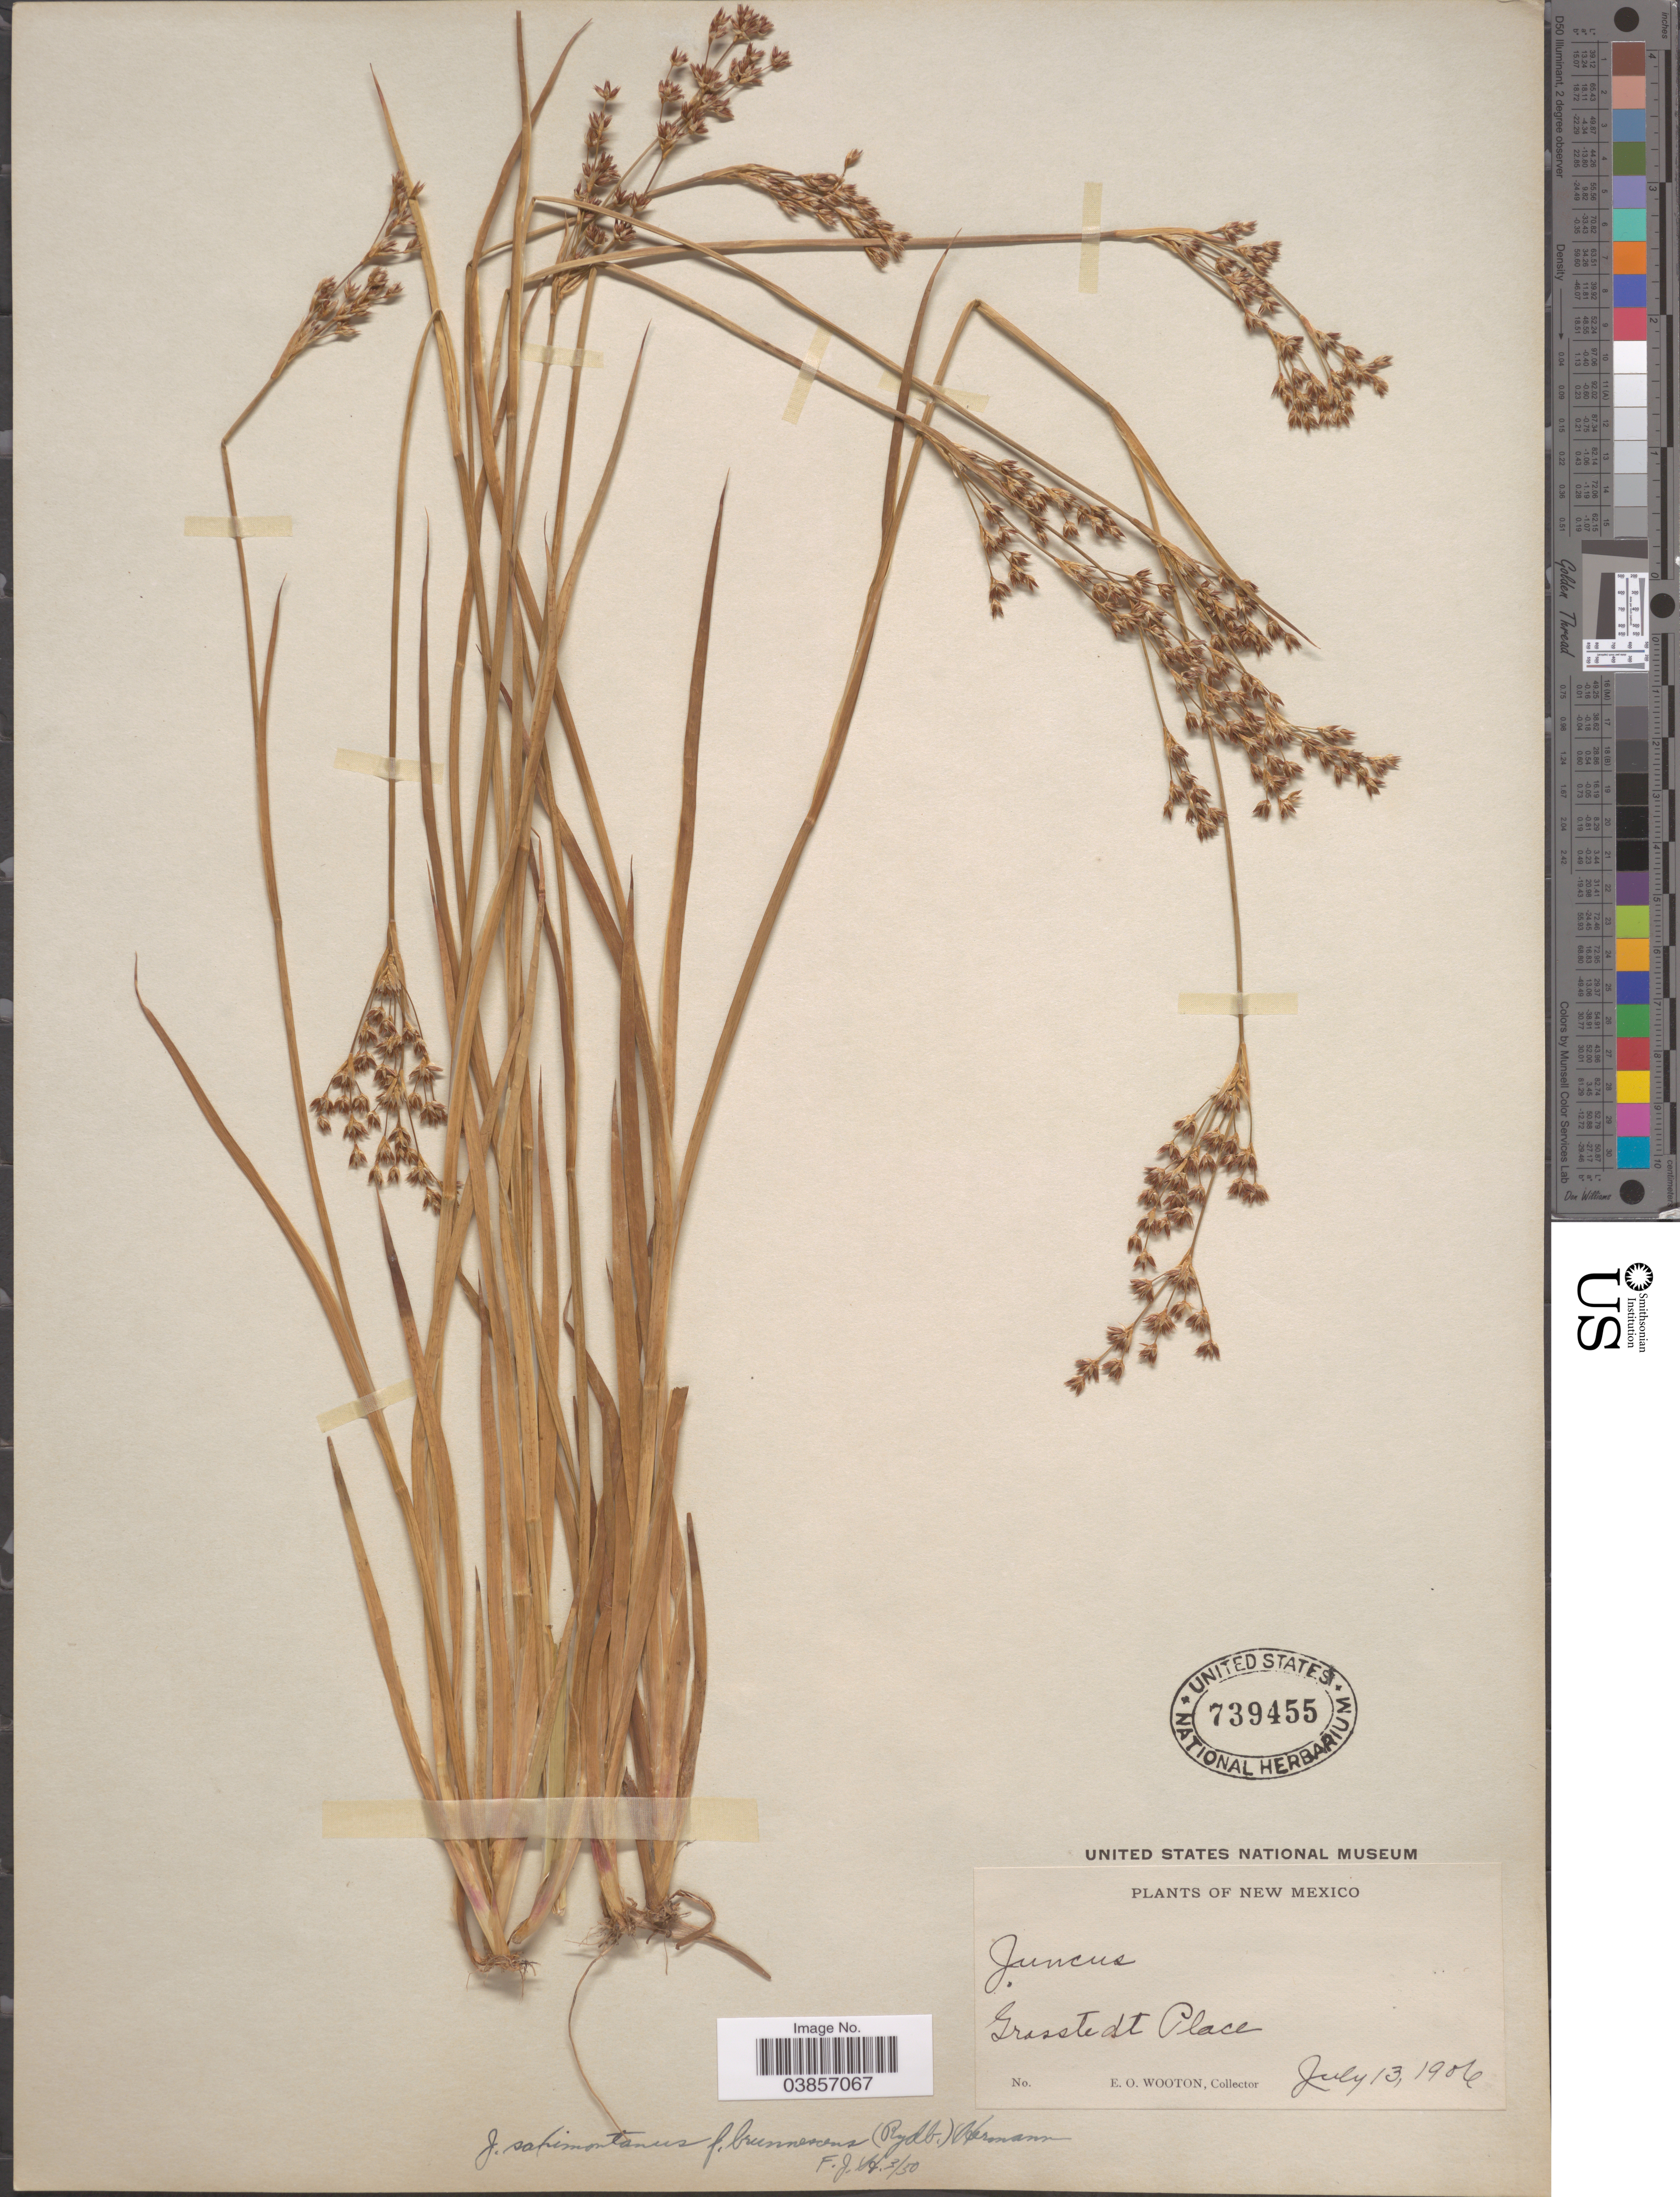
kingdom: Plantae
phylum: Tracheophyta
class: Liliopsida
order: Poales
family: Juncaceae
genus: Juncus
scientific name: Juncus saximontanus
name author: A. Nelson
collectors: E. O. Wooton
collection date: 1906-07-13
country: United States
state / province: New Mexico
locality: Grasstedt Place.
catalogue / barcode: US 739455